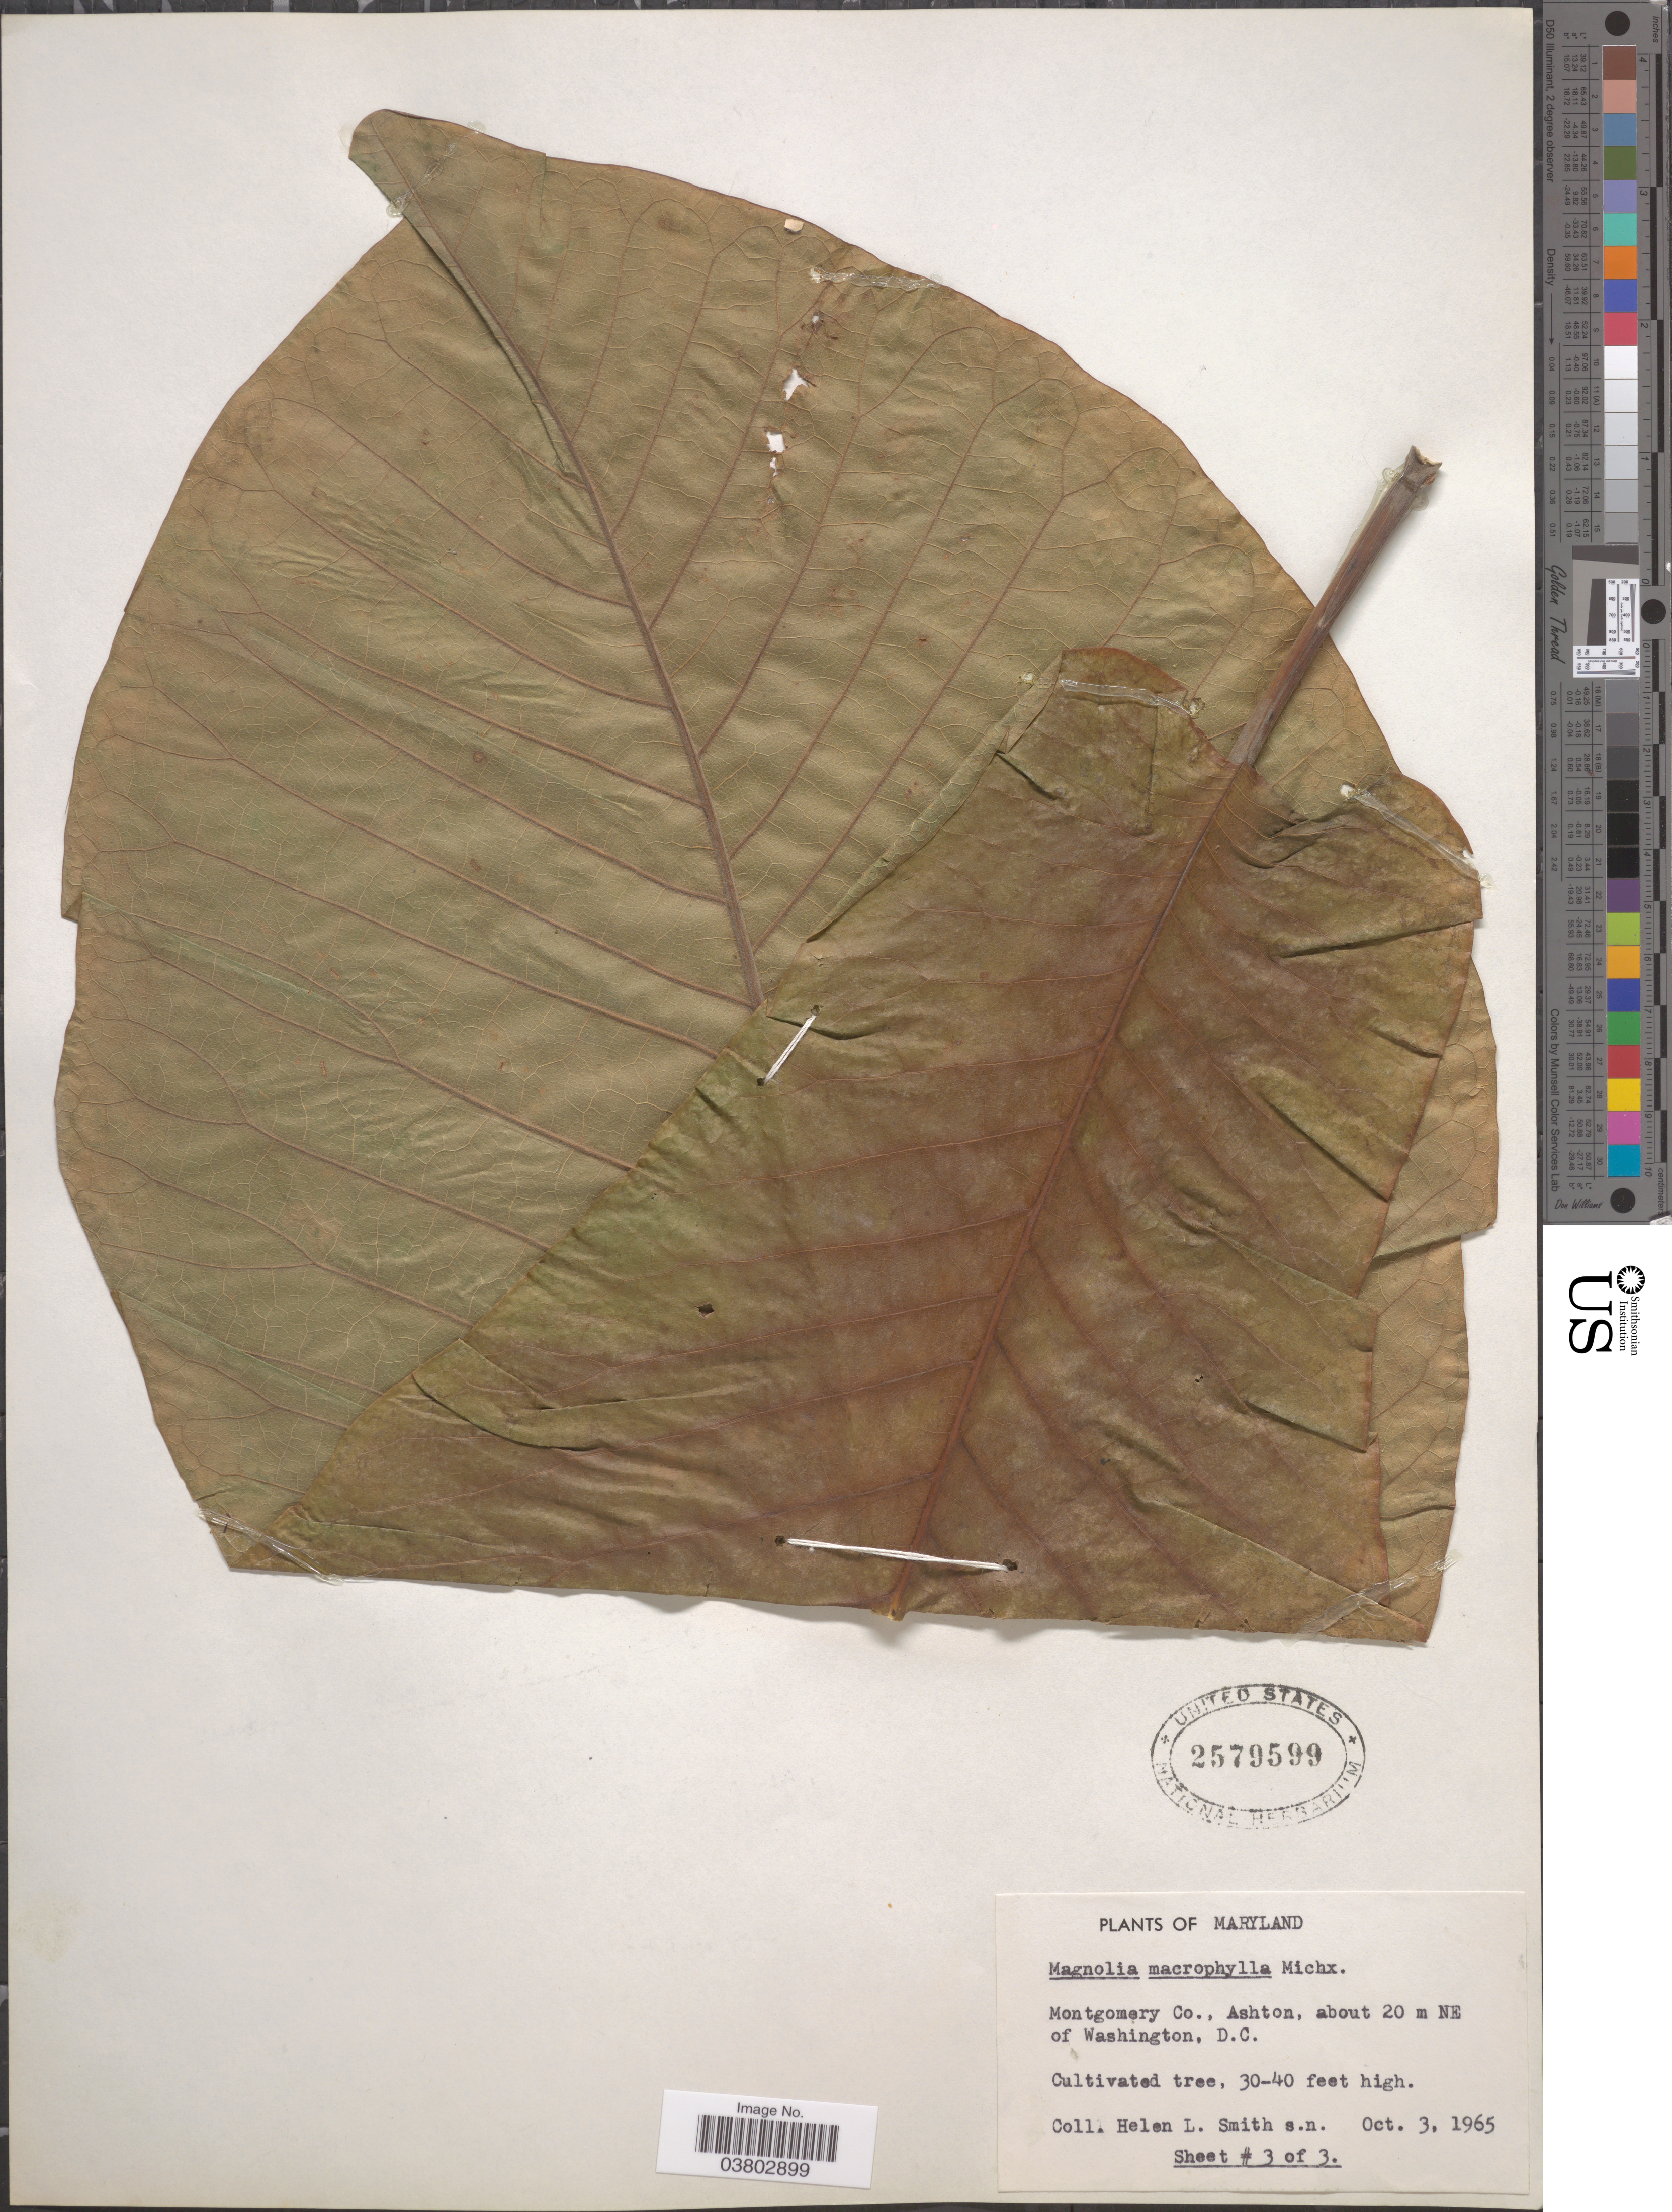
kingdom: Plantae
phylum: Tracheophyta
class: Magnoliopsida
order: Magnoliales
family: Magnoliaceae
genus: Magnolia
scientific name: Magnolia macrophylla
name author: Michx.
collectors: H. E. Smith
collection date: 1965-10-03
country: United States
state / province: Maryland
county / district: Montgomery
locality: Montgomery Co., Ashton, about 20 m NE of Washington, D.C.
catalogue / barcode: US 2579599